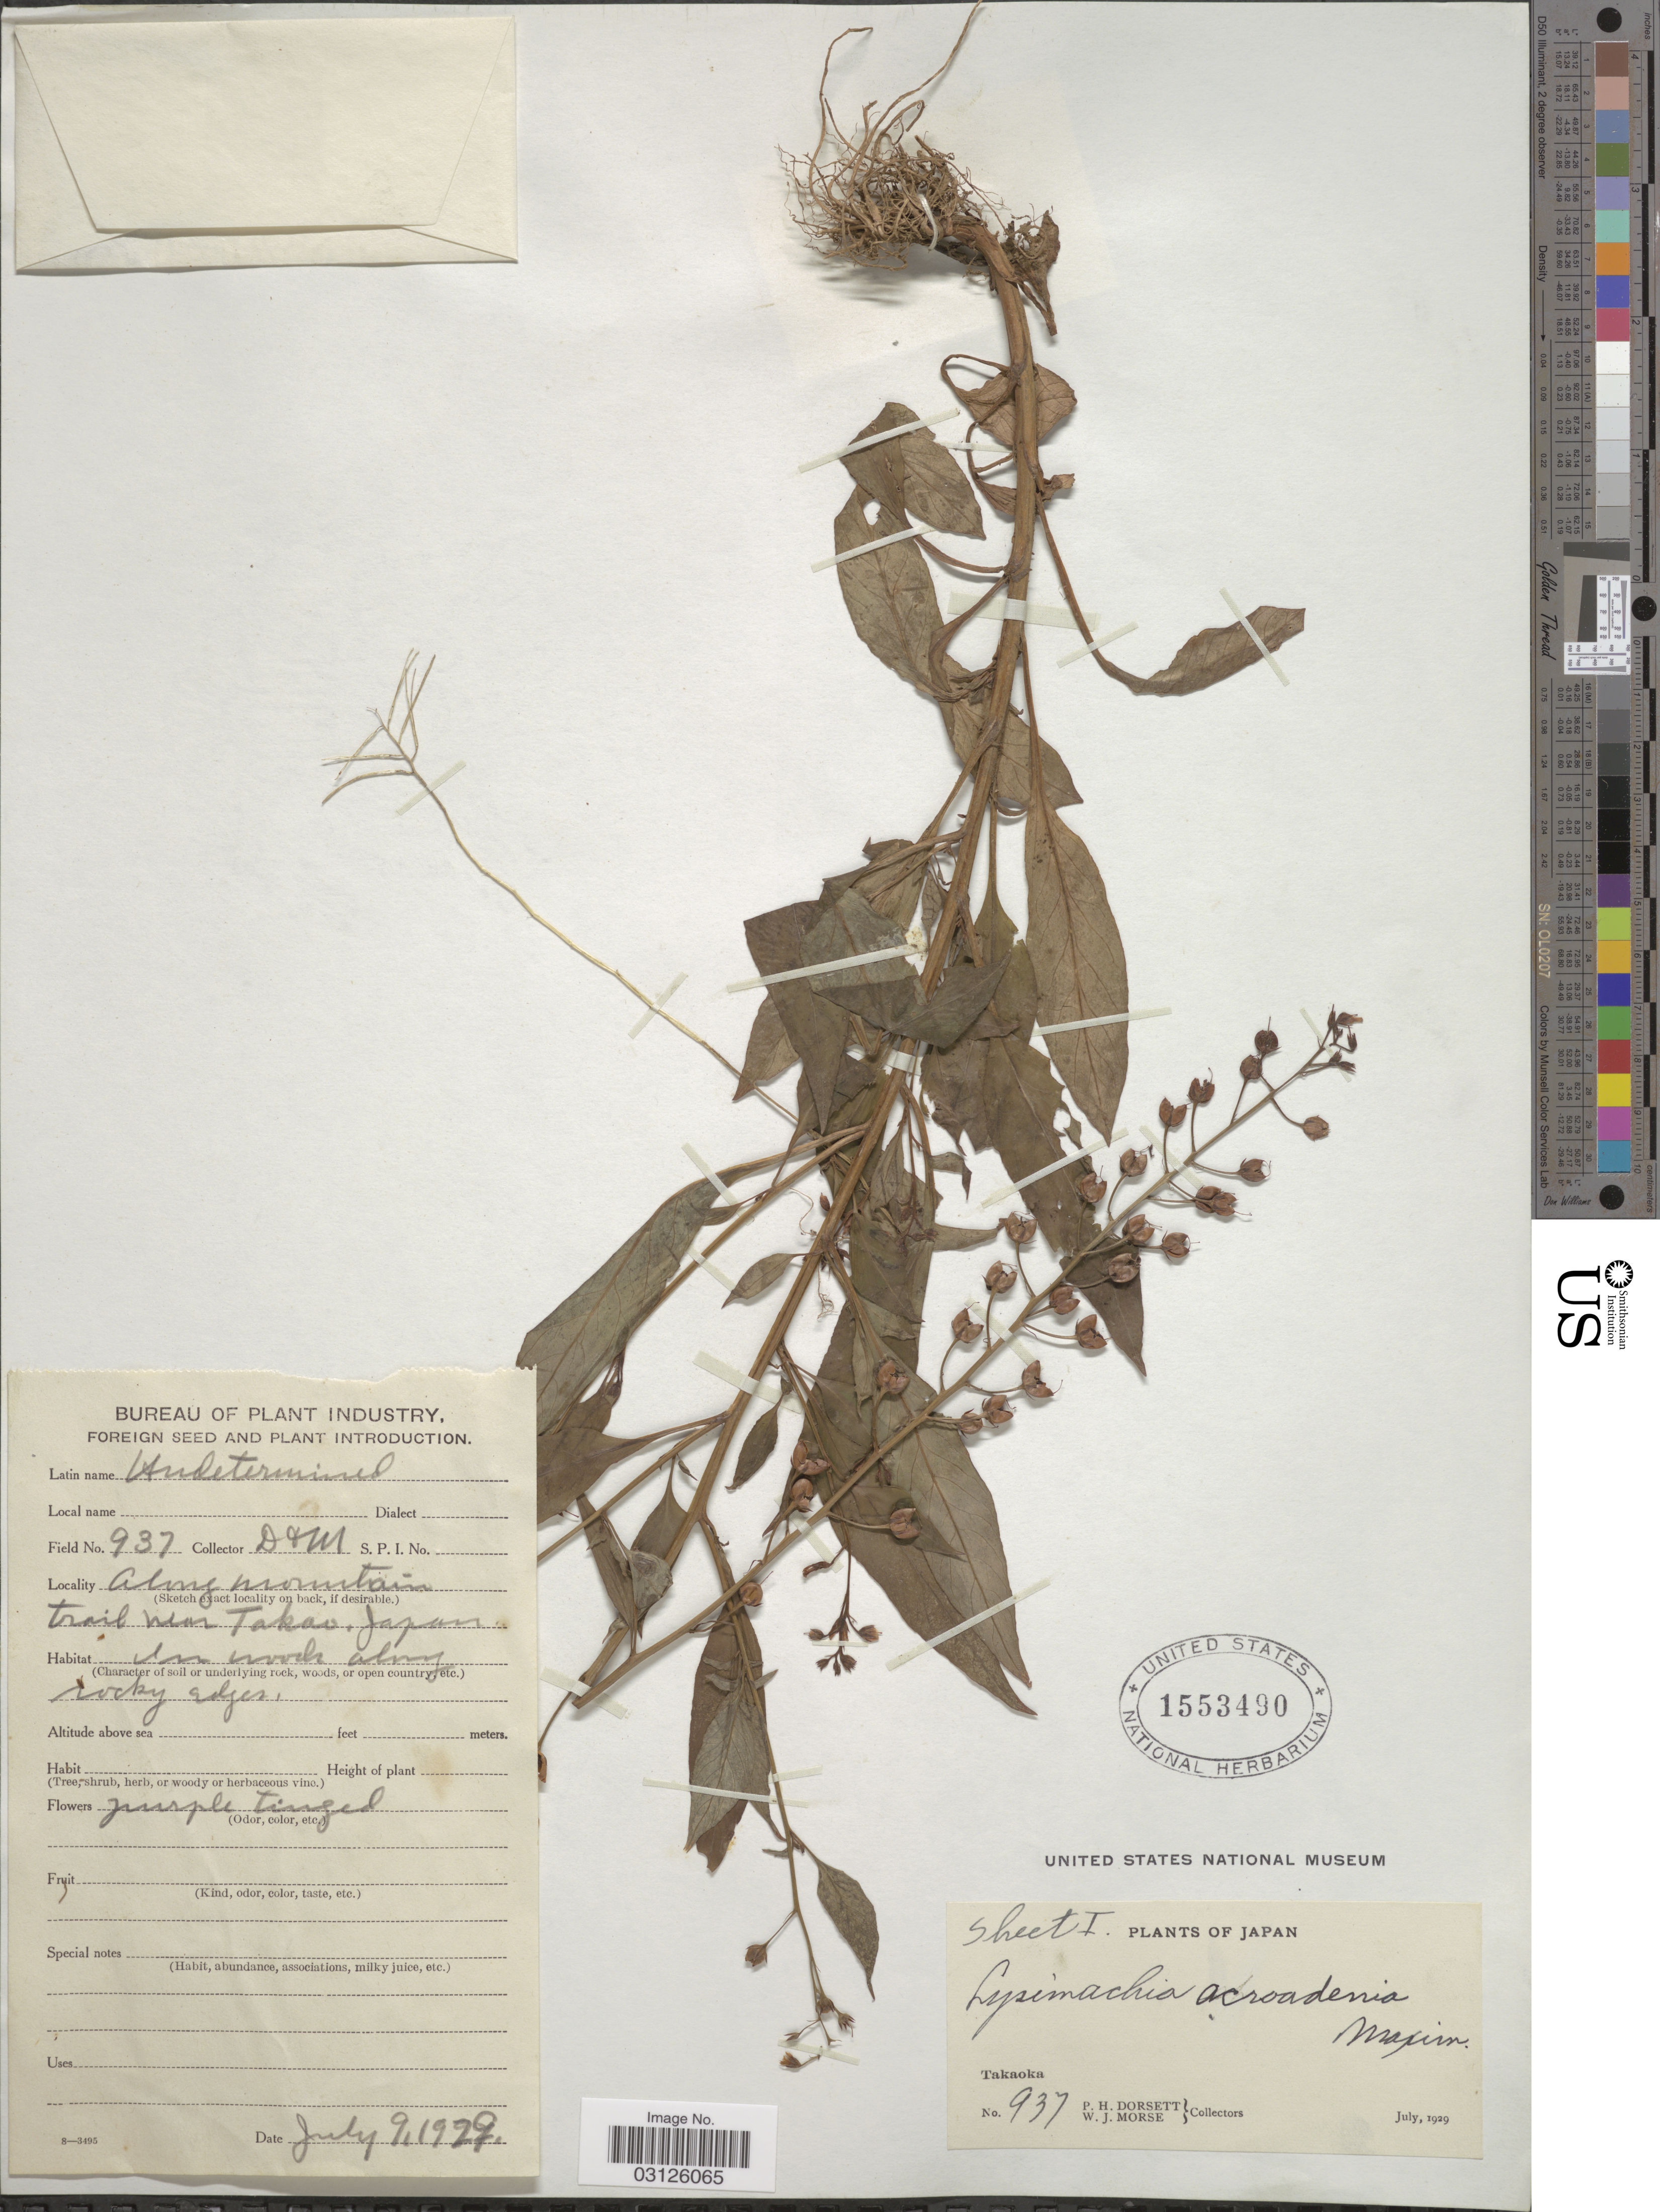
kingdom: Plantae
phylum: Tracheophyta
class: Magnoliopsida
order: Ericales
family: Primulaceae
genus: Lysimachia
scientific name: Lysimachia acroadenia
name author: Maxim.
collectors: P. H. Dorsett & W. J. Morse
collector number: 937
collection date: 1929-07-09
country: Japan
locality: Along mountain trail near Takao. Takaoka.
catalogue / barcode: US 1553490